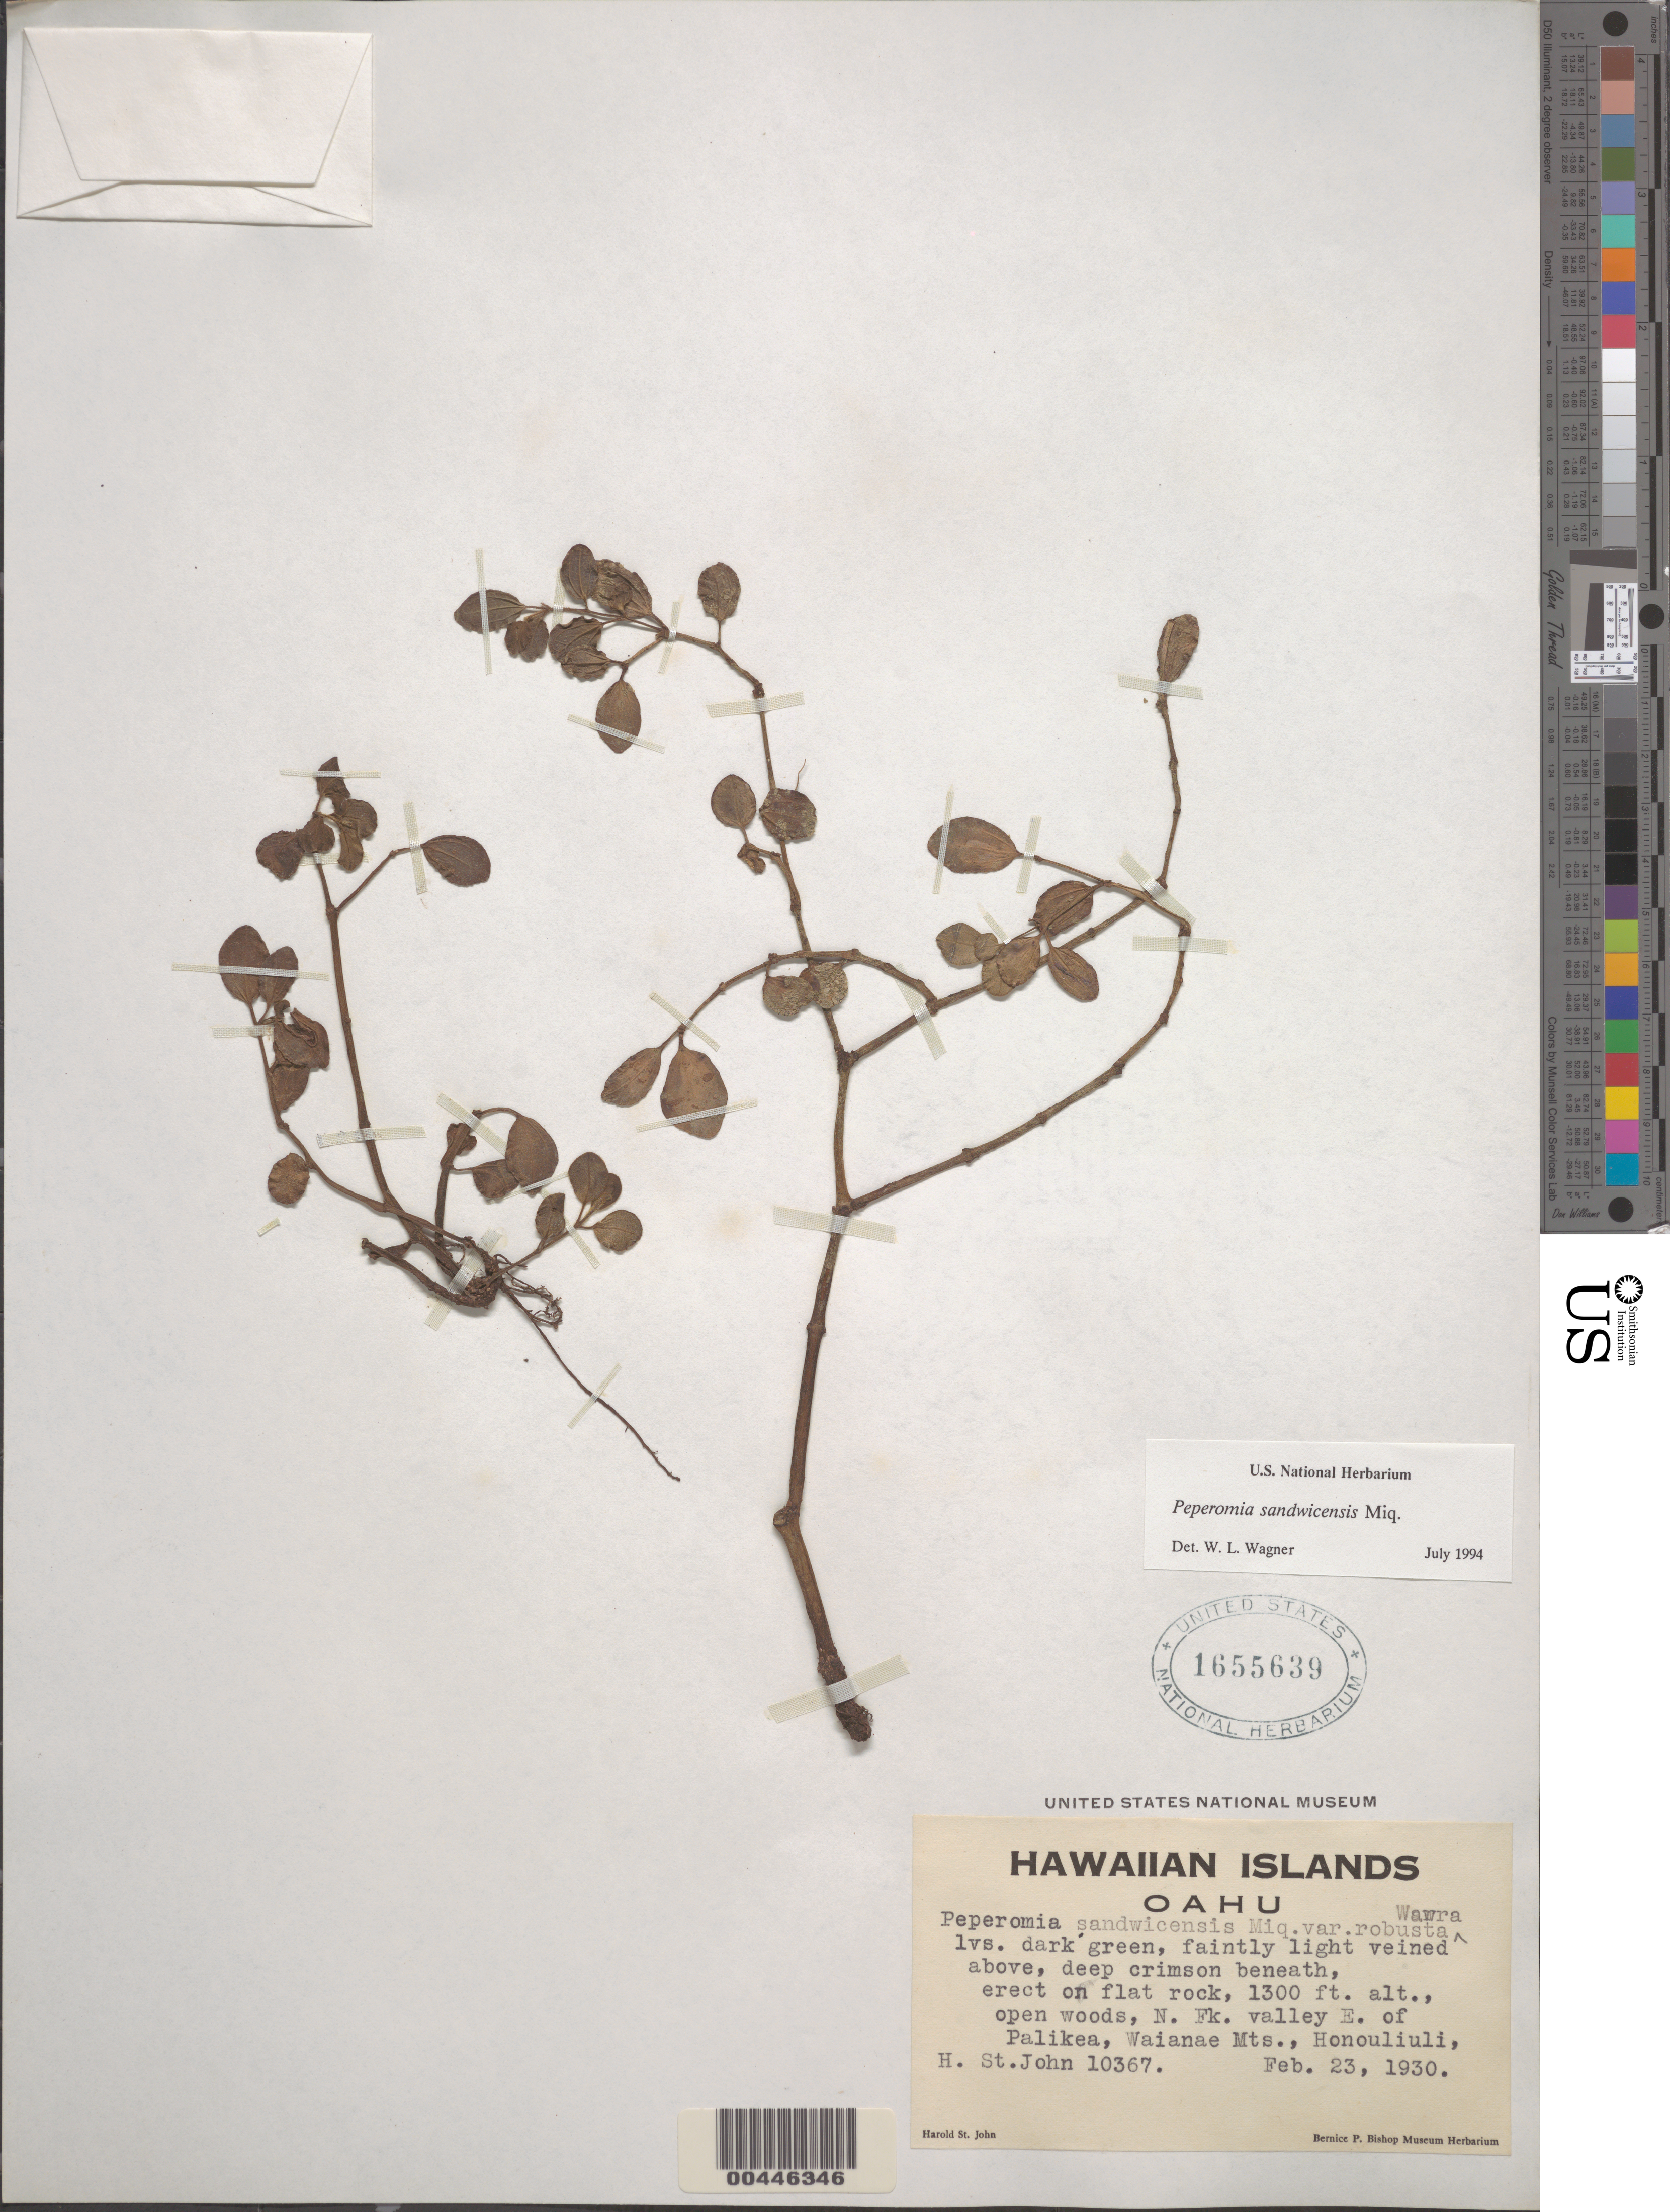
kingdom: Plantae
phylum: Tracheophyta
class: Magnoliopsida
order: Piperales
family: Piperaceae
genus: Peperomia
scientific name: Peperomia sandwicensis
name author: Miq.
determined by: Wagner, W. L., (BOT), Smithsonian Institution - National Museum of Natural History (UNITED STATES)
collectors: H. St. John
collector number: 10367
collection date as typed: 23 Feb 1930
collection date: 1930-02-23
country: United States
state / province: Hawaii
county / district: Honolulu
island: Oahu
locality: N fork valley E of Palikea, Waianae Mts, Honouliuli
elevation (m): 396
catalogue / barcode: US 1655639